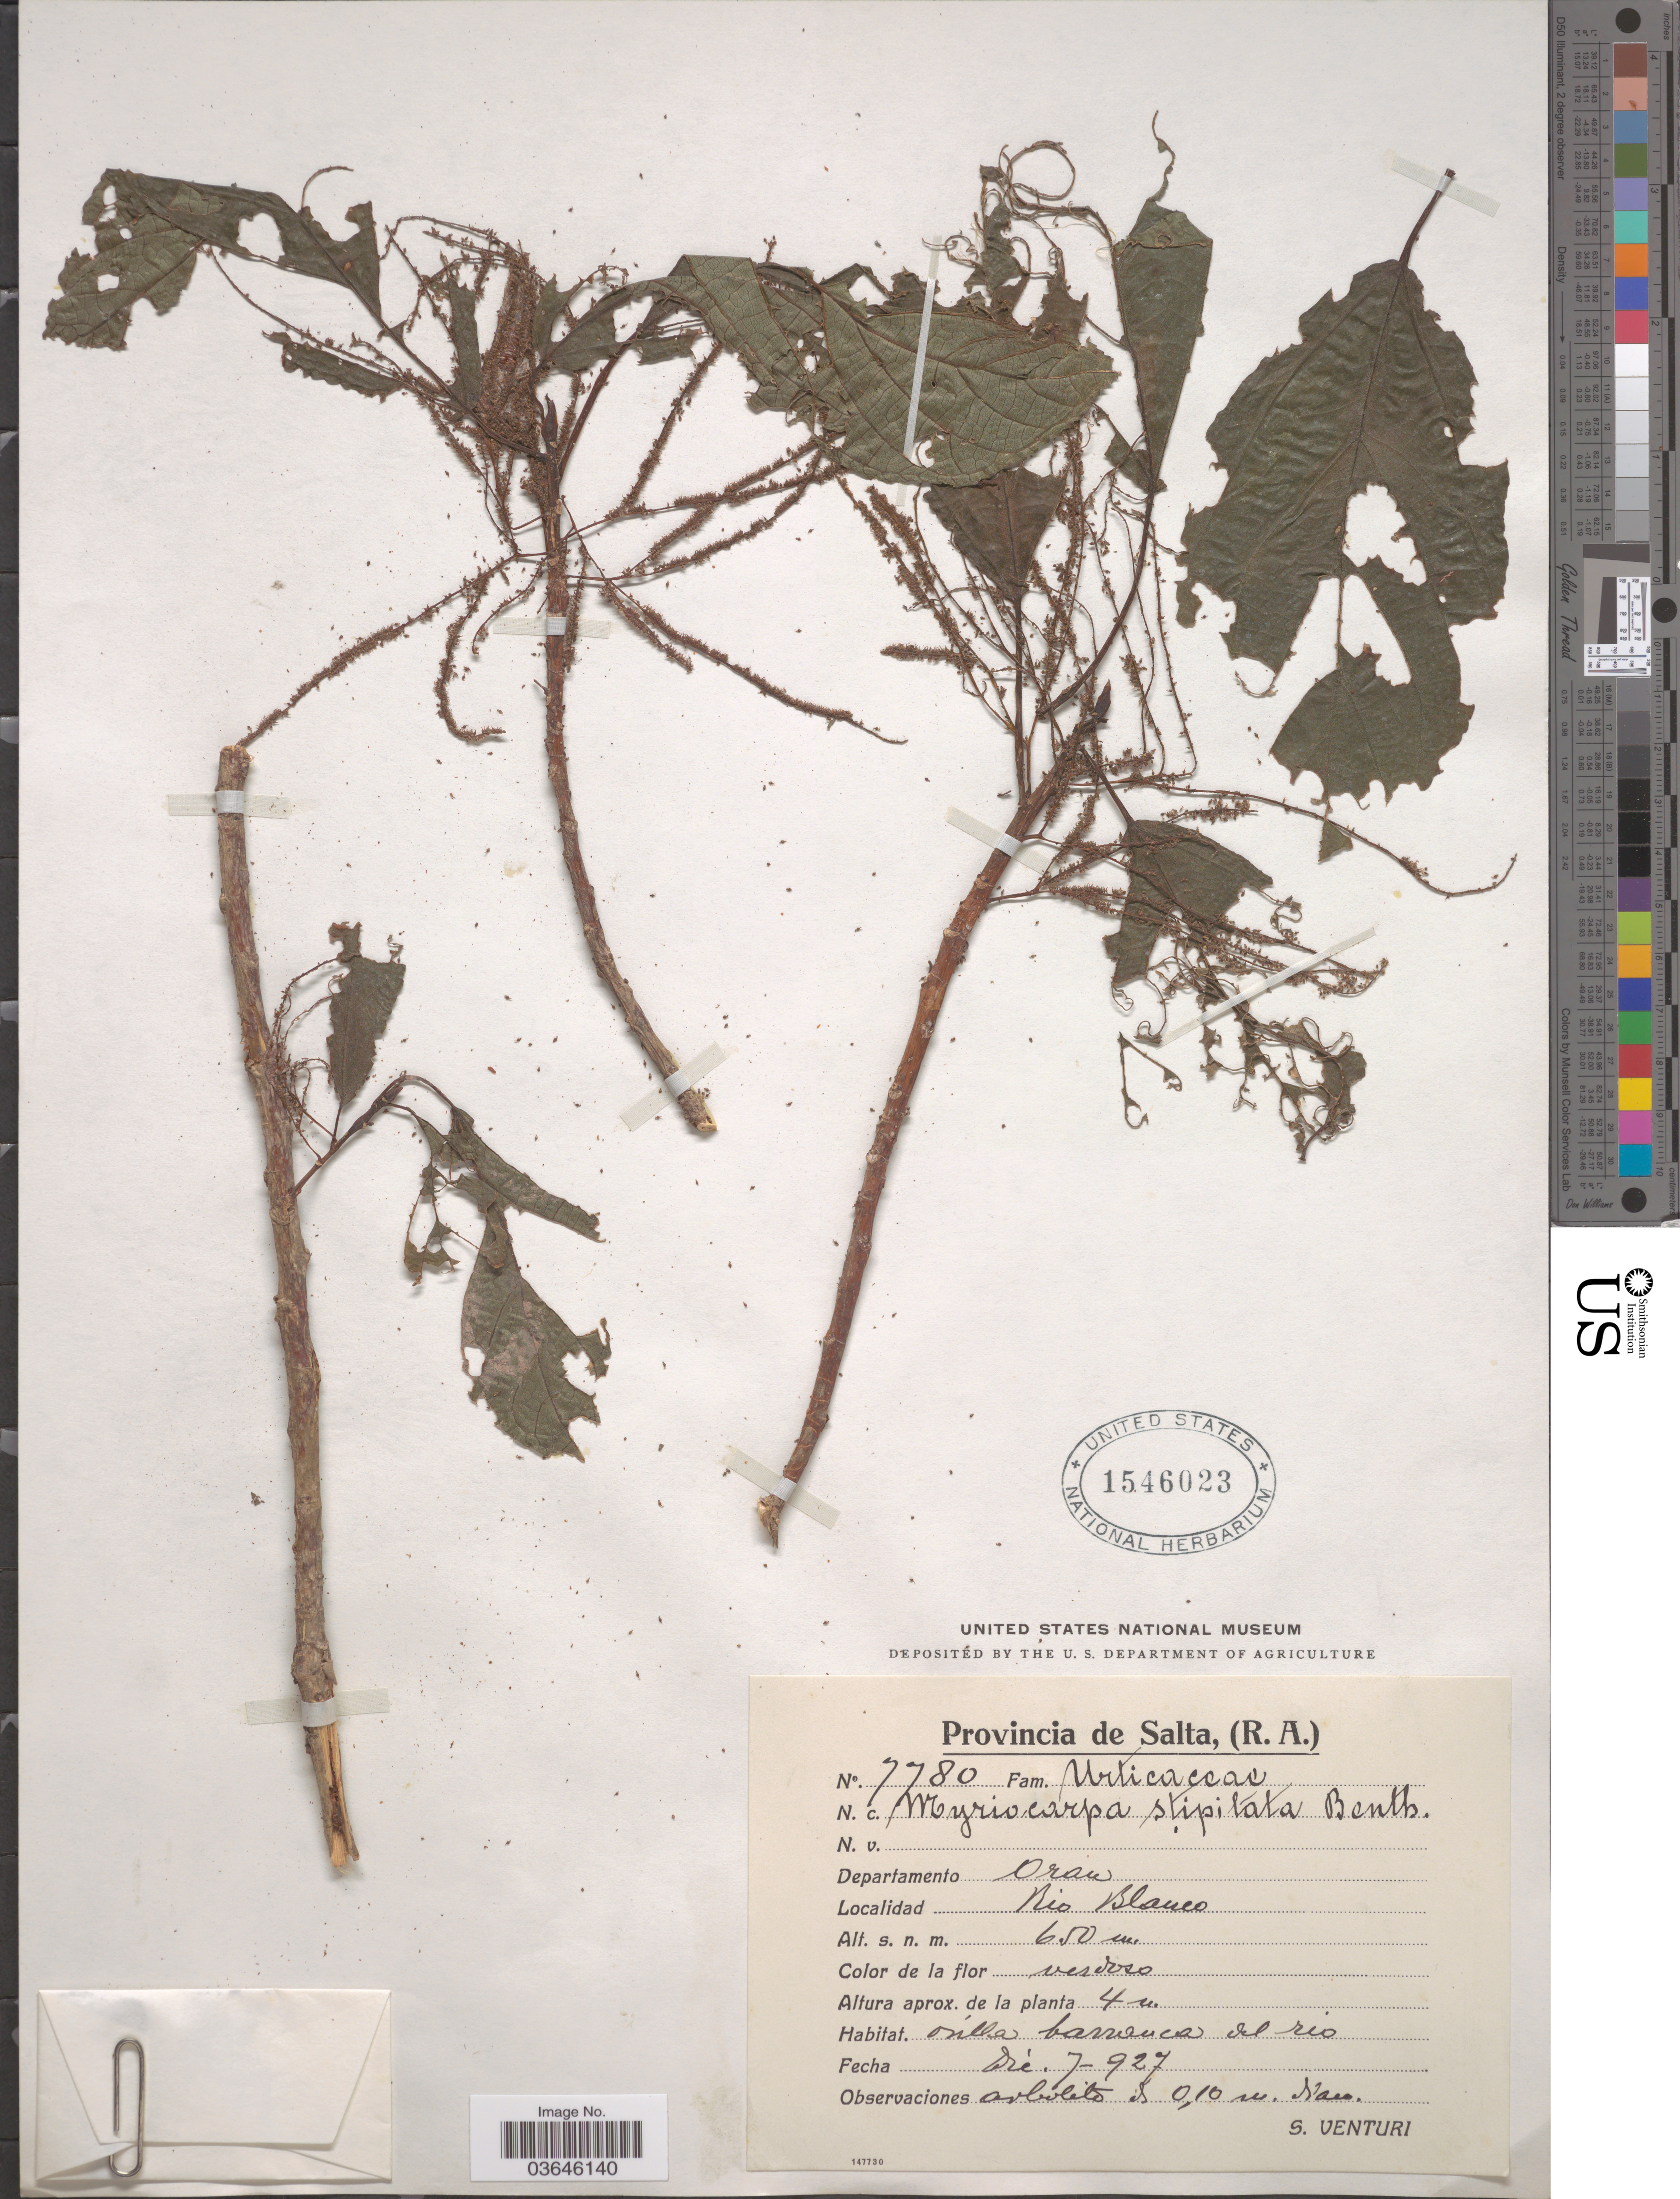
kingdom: Plantae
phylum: Tracheophyta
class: Magnoliopsida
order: Rosales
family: Urticaceae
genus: Myriocarpa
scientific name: Myriocarpa stipitata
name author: Benth.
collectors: S. Venturi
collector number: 7780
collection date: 1927-12-07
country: Argentina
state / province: Salta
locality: Departamento Oran. Rio Blanca.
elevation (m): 650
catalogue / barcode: US 1546023